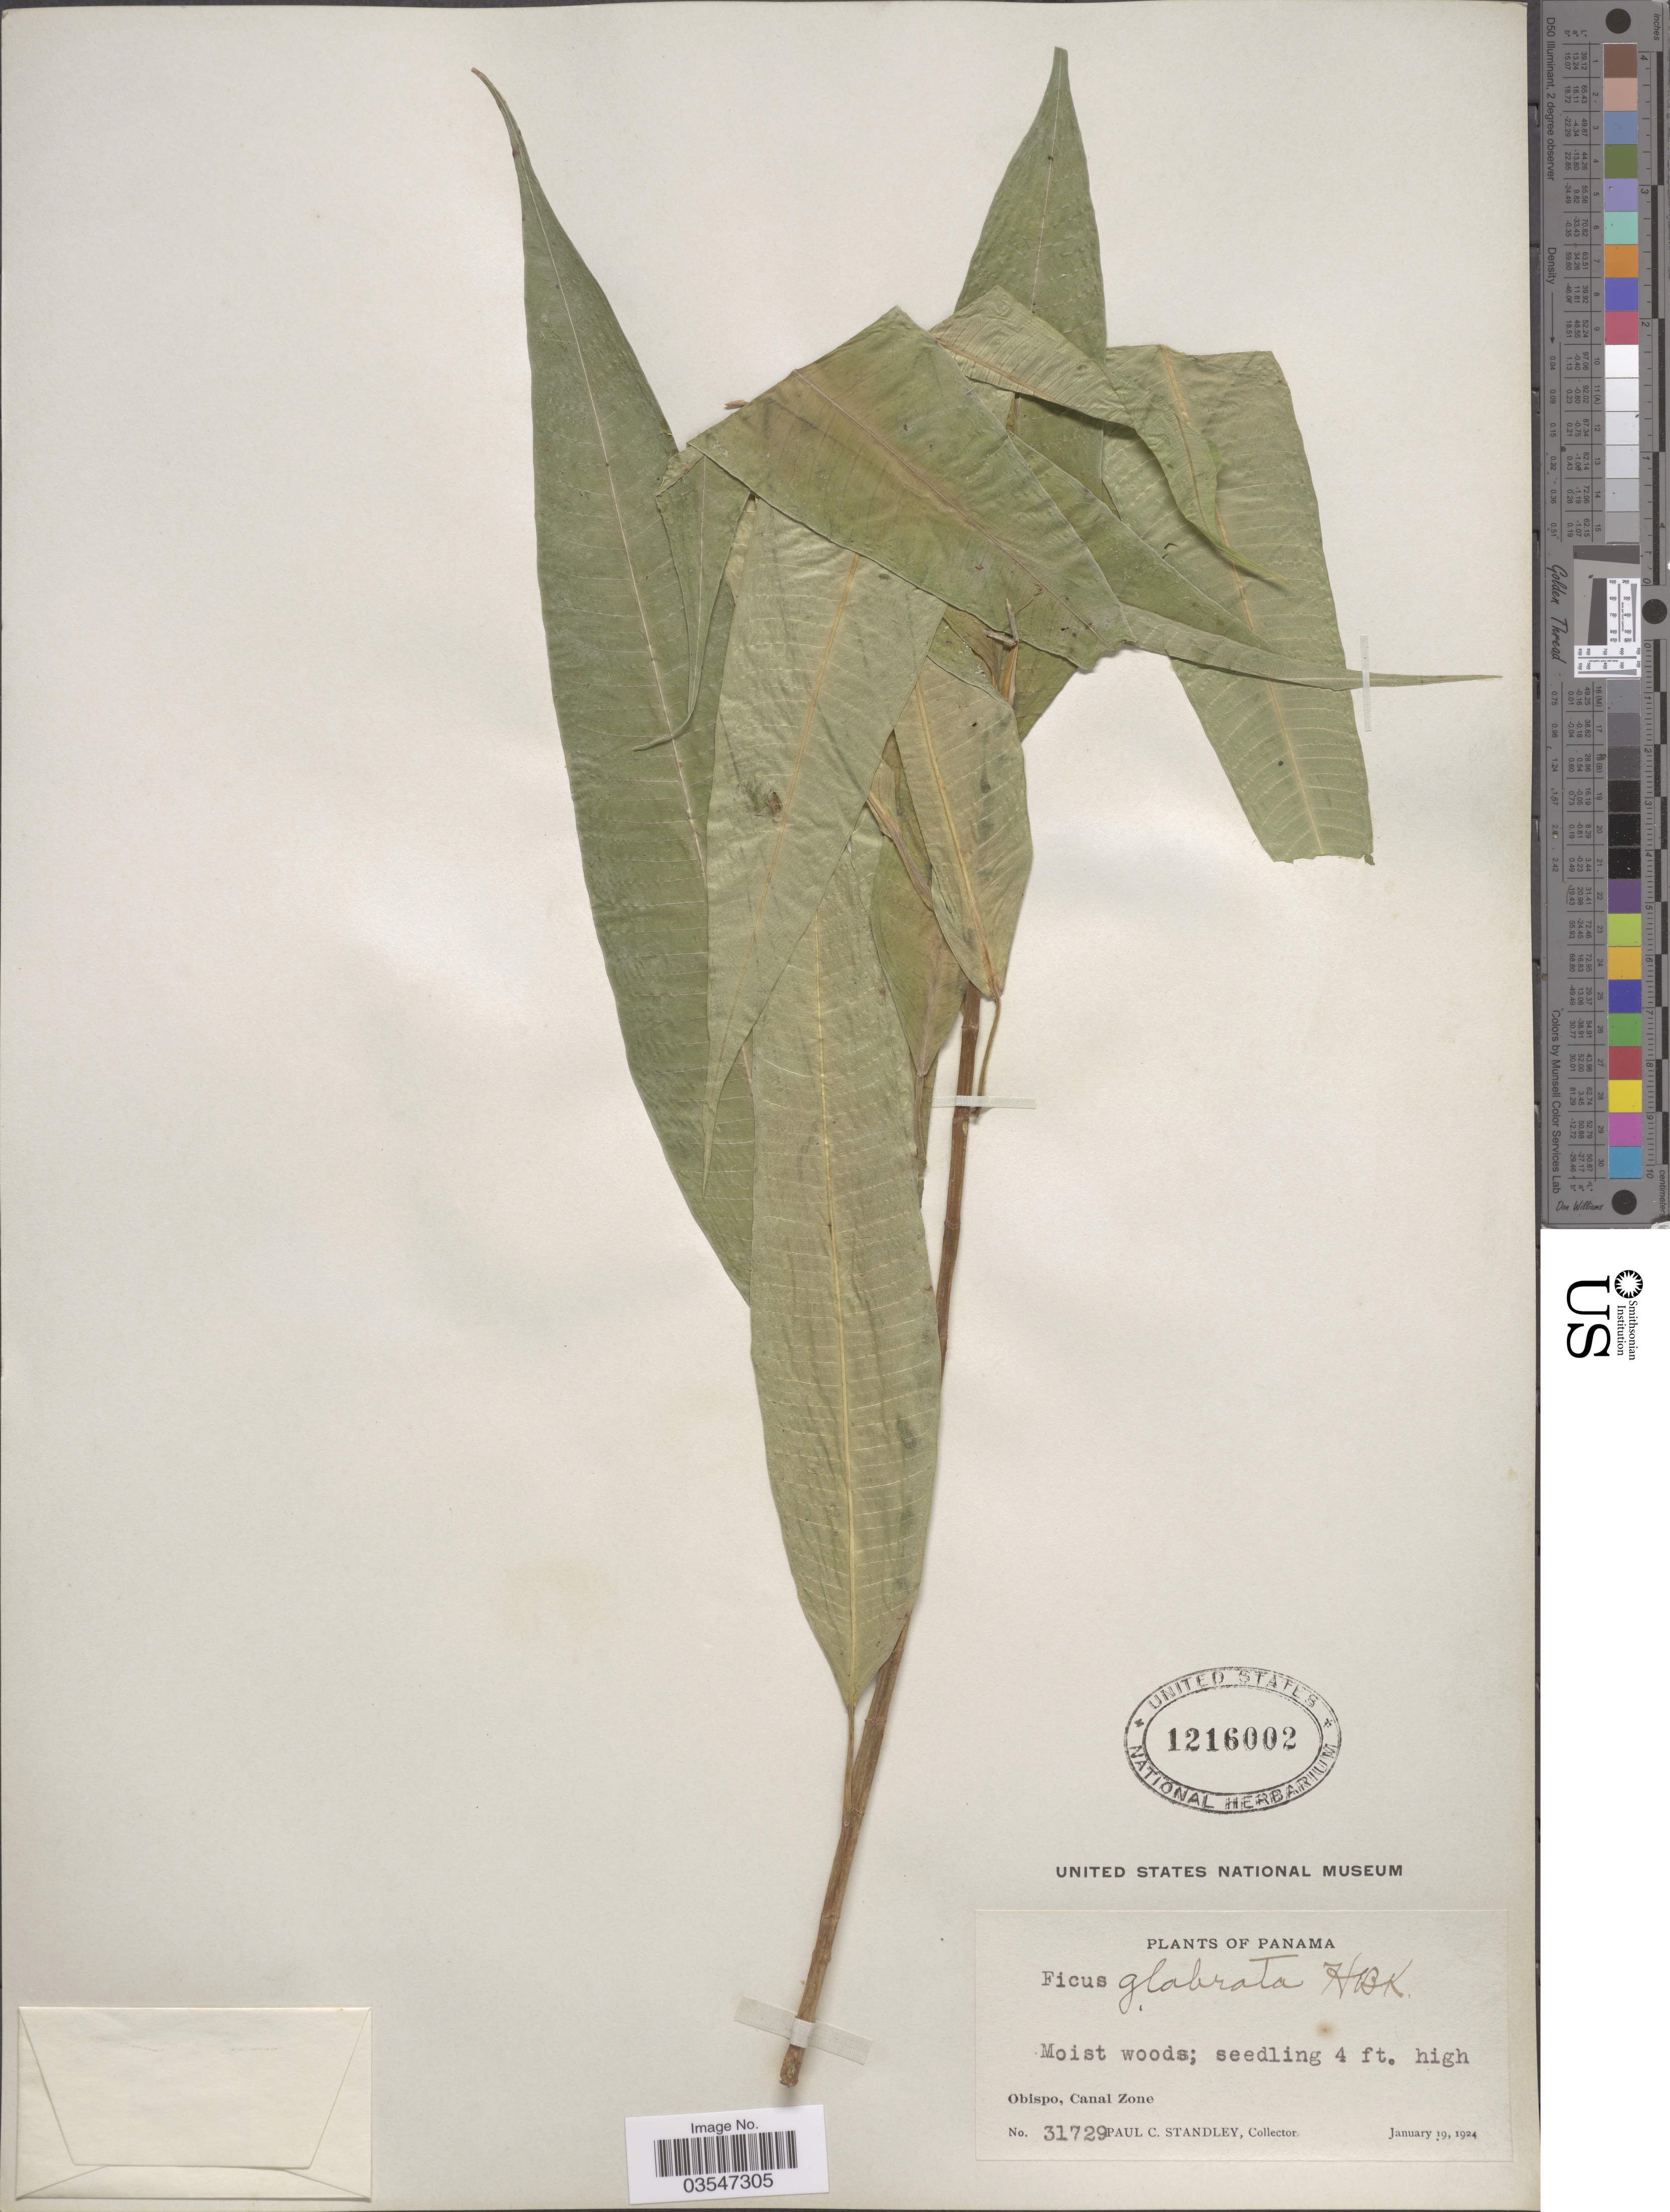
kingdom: Plantae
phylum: Tracheophyta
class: Magnoliopsida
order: Rosales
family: Moraceae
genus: Ficus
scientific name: Ficus insipida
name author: Willd.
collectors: P. C. Standley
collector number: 31729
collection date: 1924-01-19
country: Panama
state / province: Colón / Panamá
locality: Obispo, Canal Zone.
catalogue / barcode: US 1216002